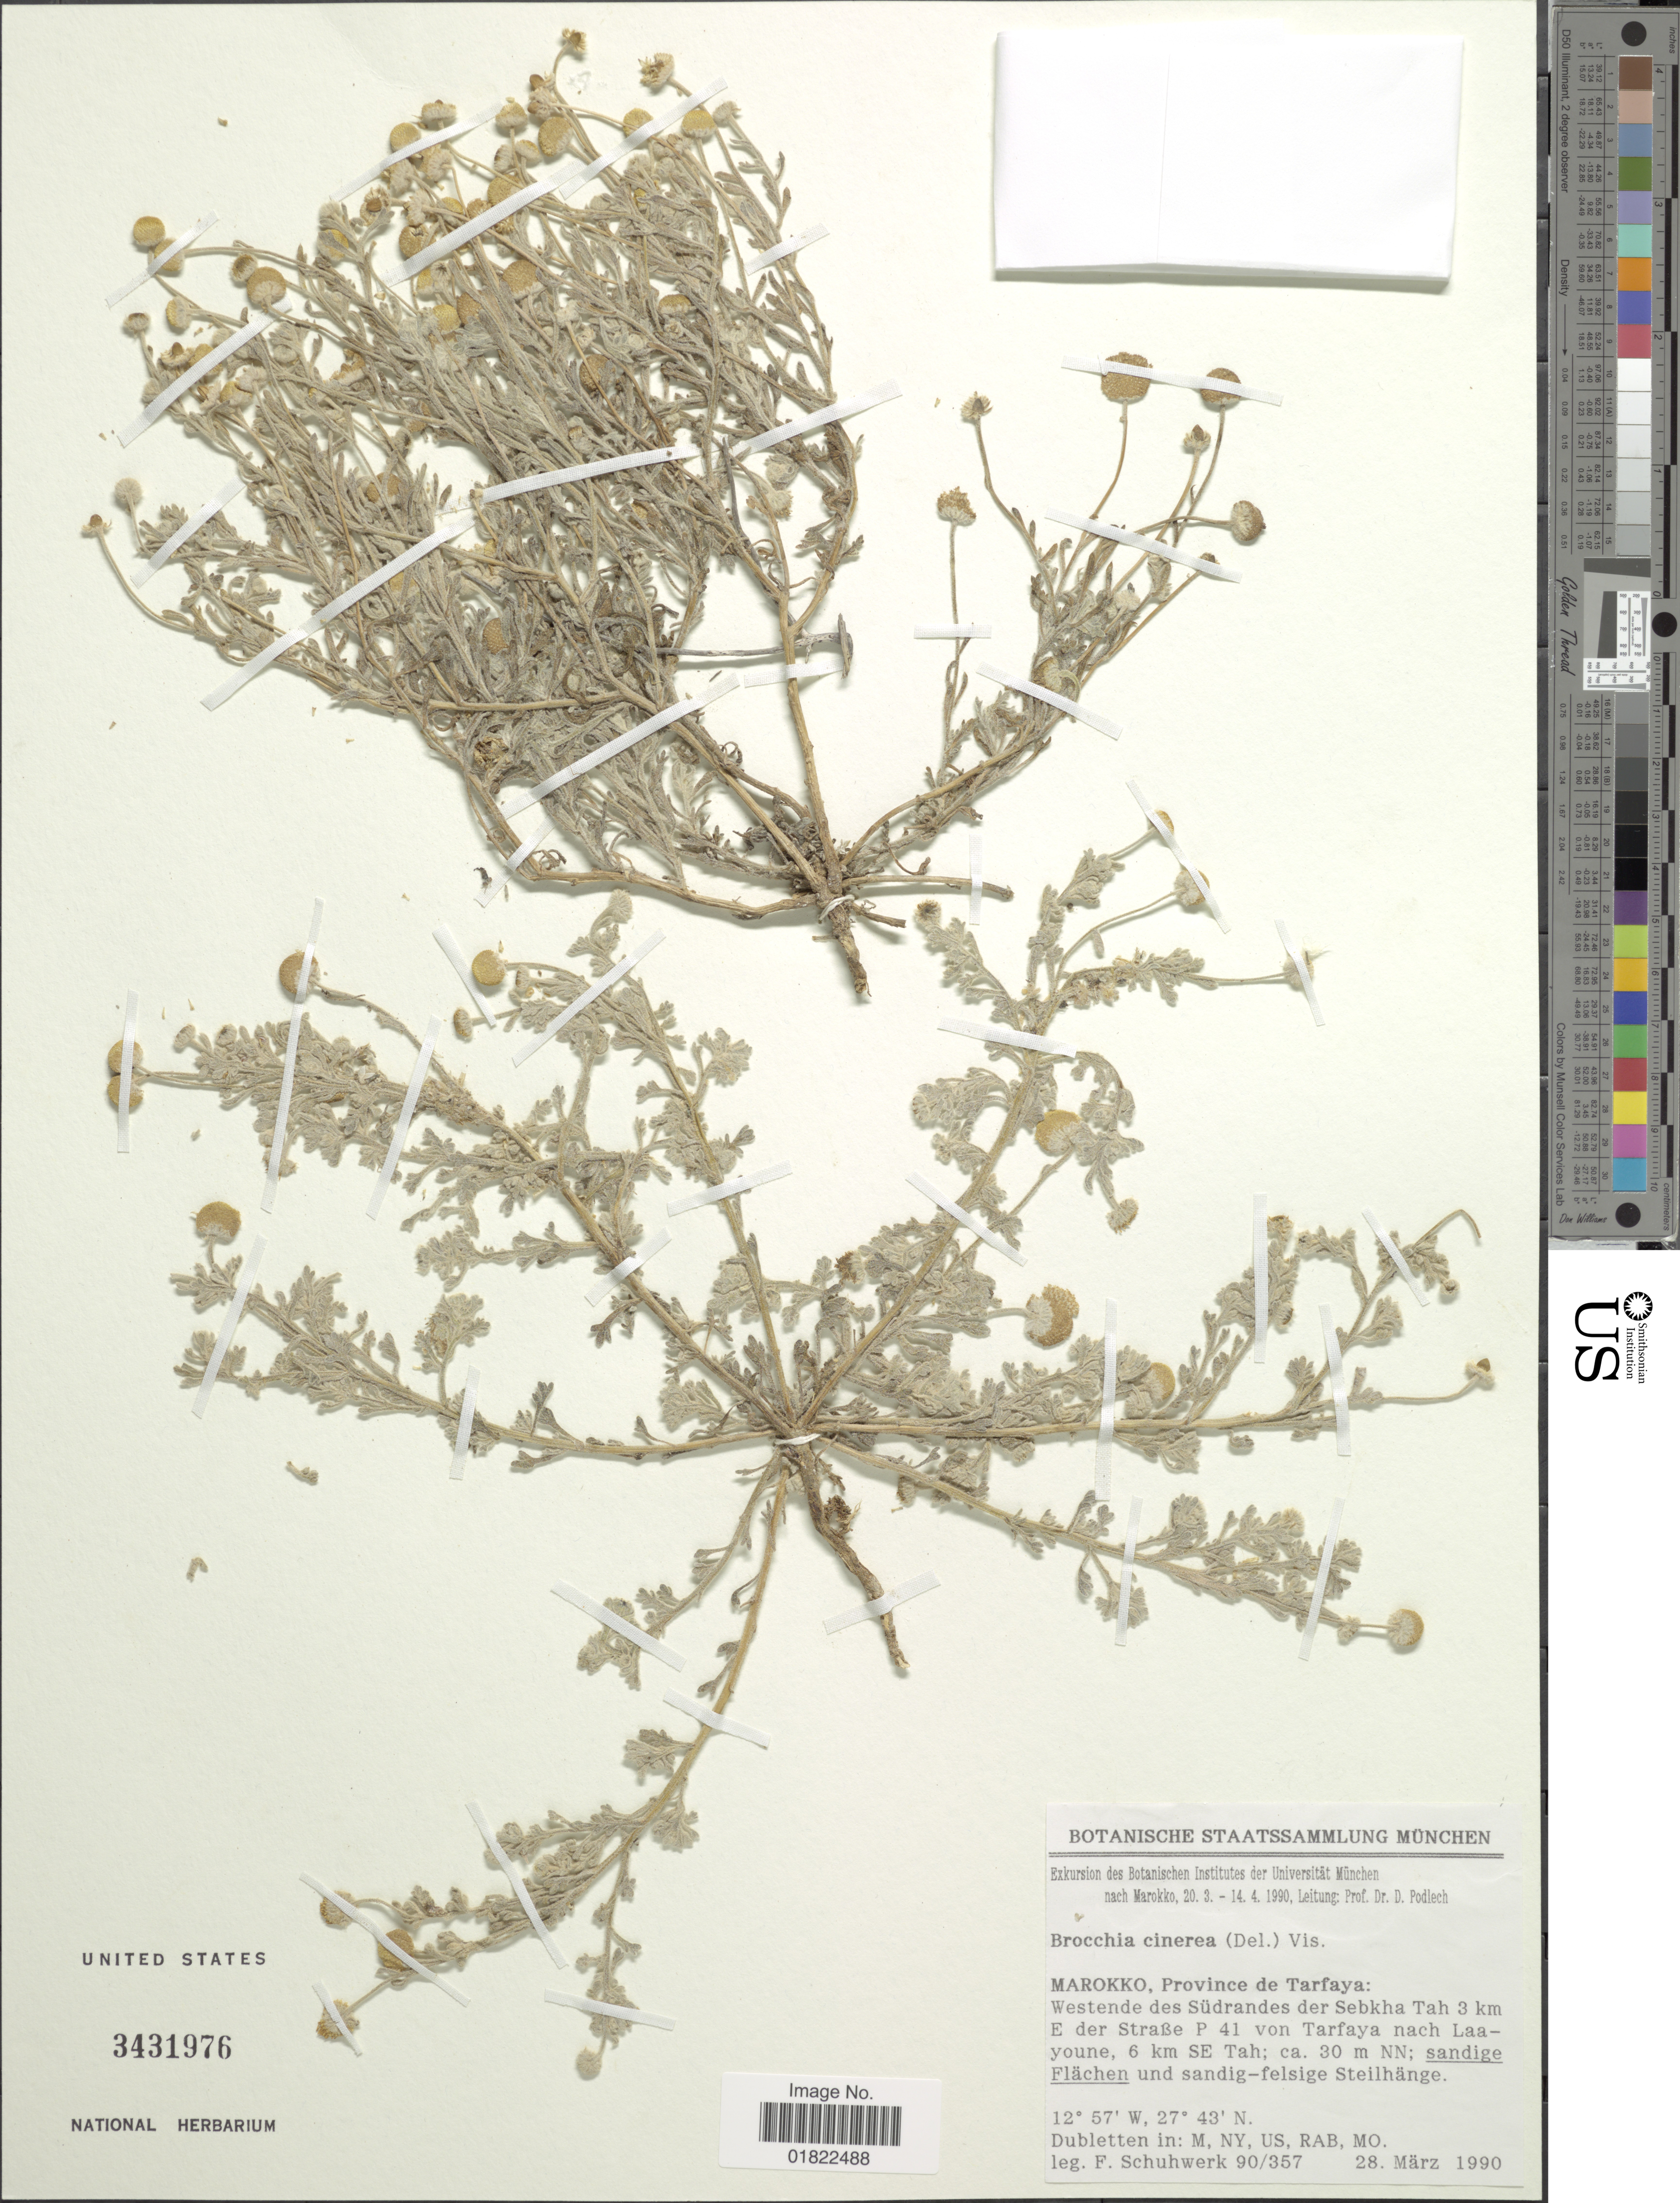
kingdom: Plantae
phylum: Tracheophyta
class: Magnoliopsida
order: Asterales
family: Asteraceae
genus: Brocchia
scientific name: Brocchia cinerea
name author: (Delile) Vis.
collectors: Schuhwerk, F.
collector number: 90/357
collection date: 1990-03-28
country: Morocco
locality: Province de Tarfaya: Westende des Südrabdes der Sebkha Tah 3 km E der Straße P 41 von Tarfaya nach Laayoune, 6 km SE Tah; NN; andige Flächen und sandig-felsige Steihänge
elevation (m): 30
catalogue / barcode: US 3431976